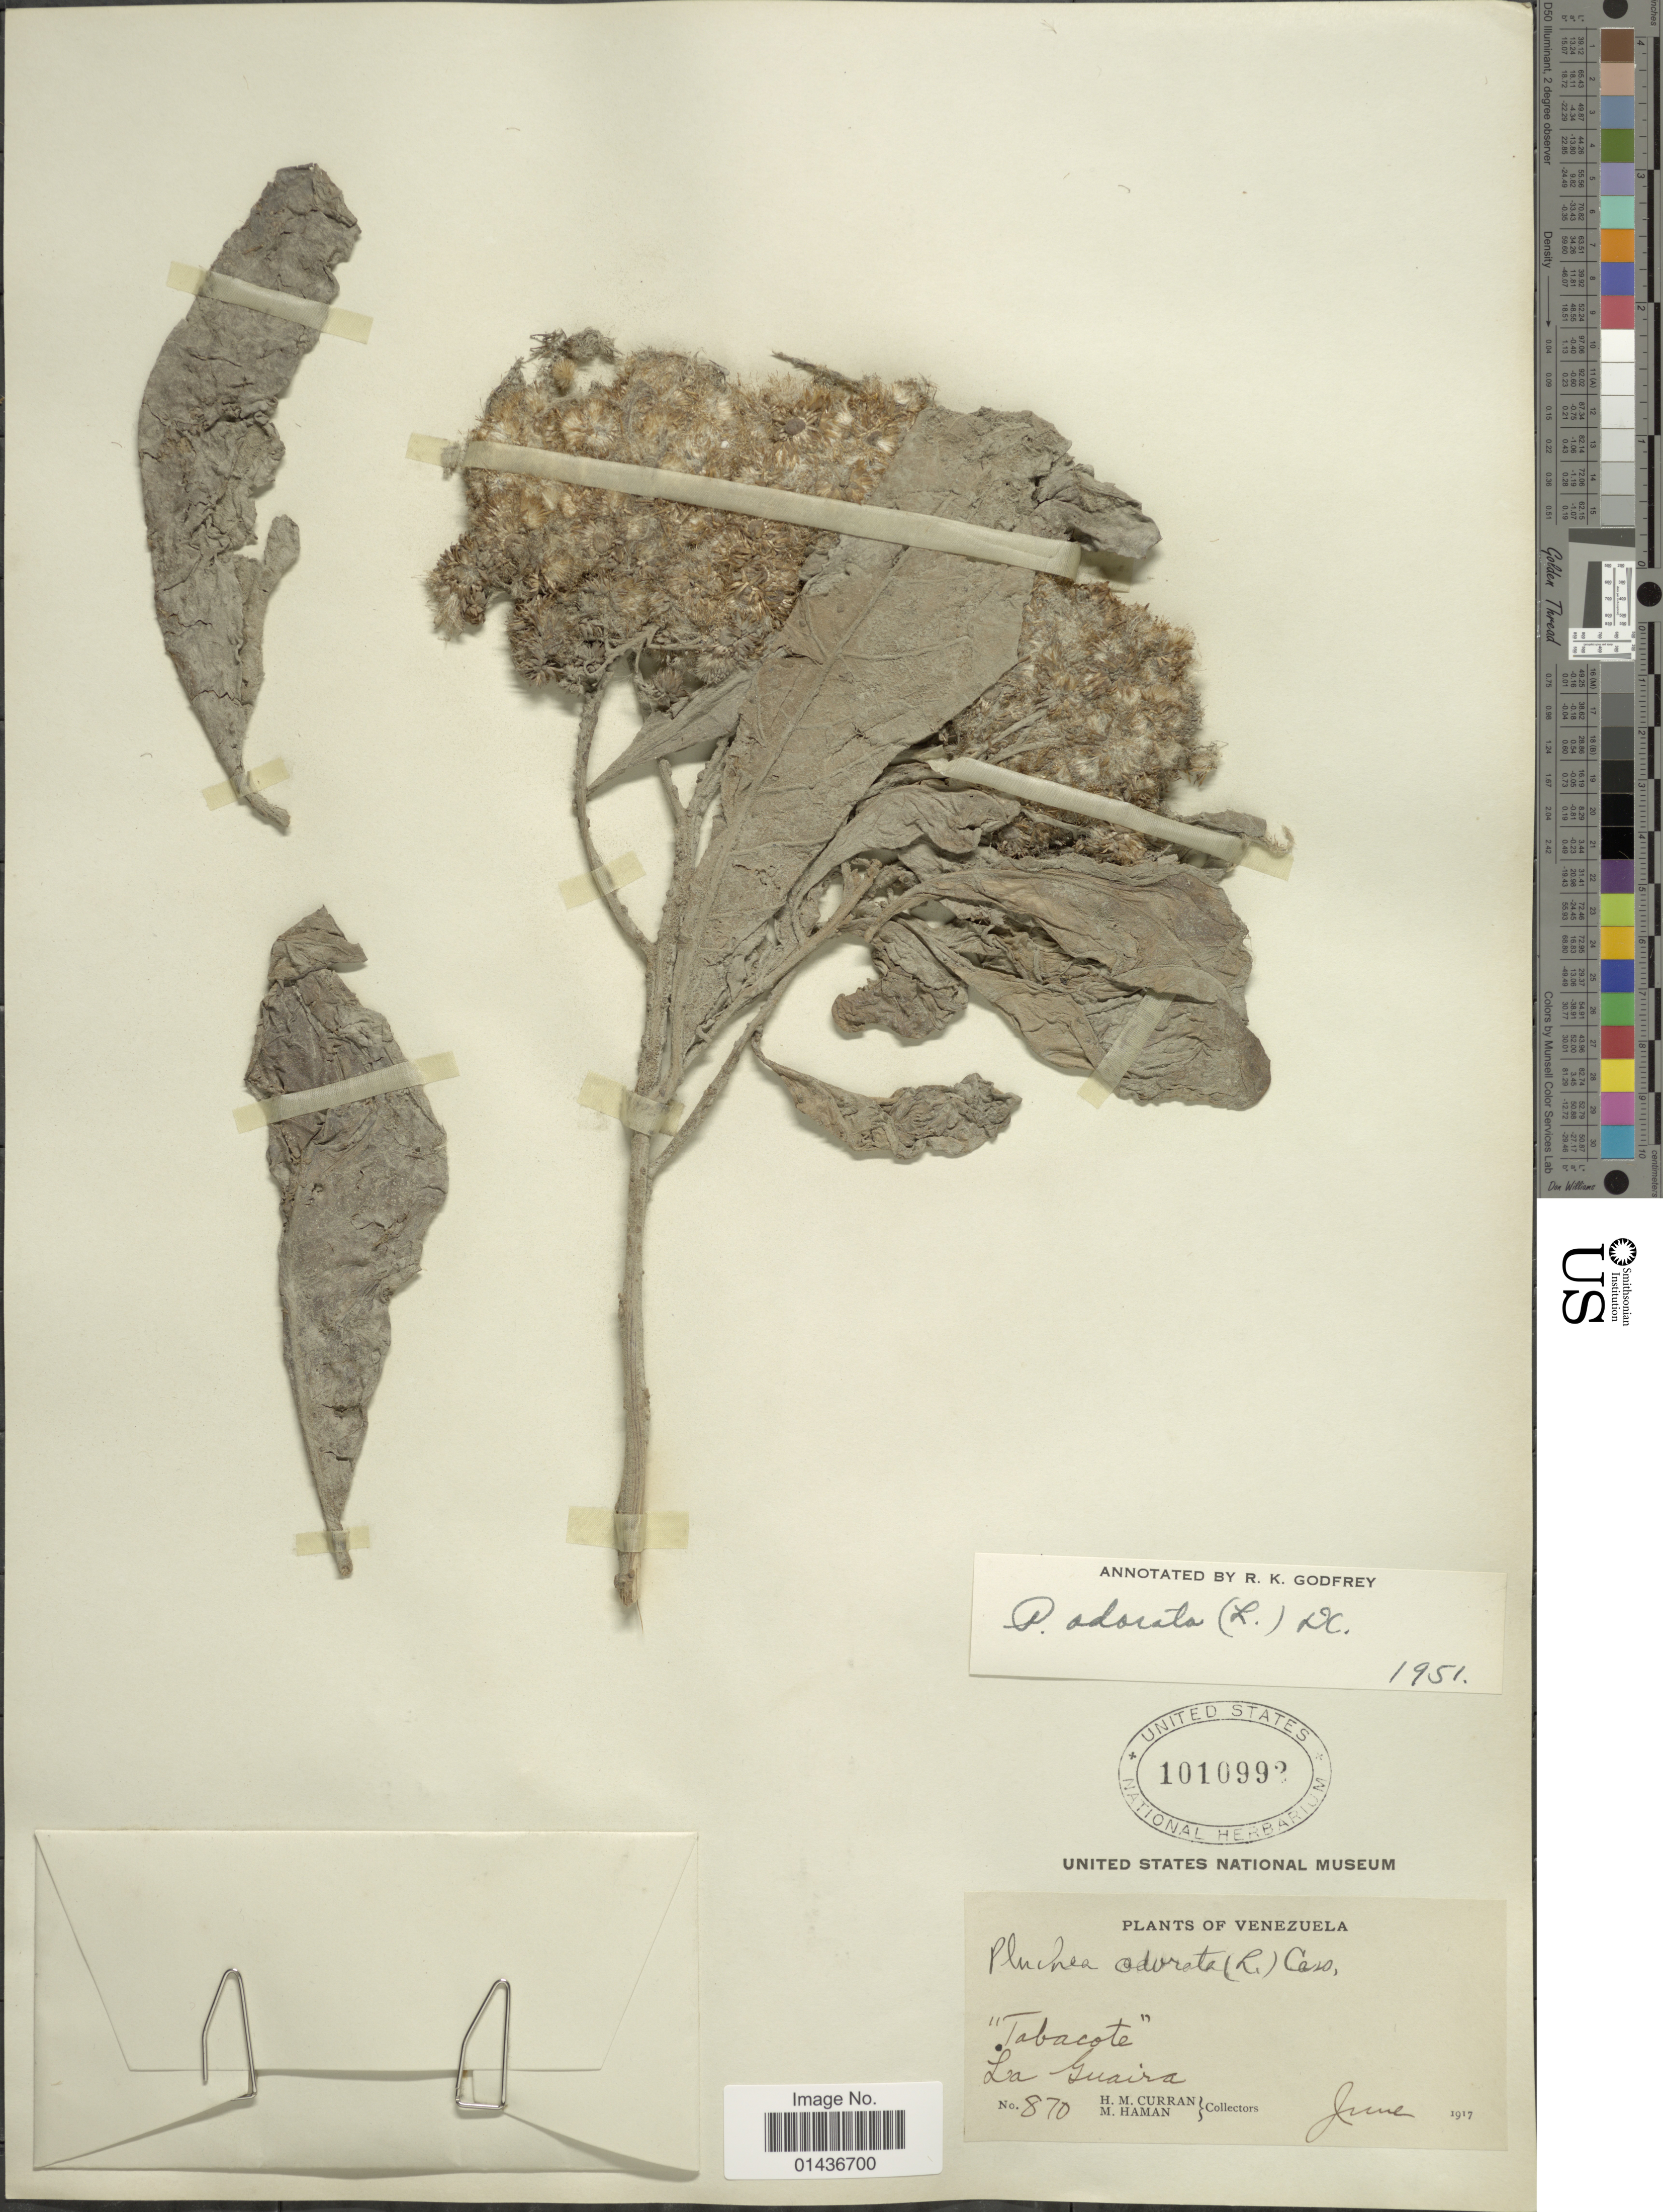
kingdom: Plantae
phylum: Tracheophyta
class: Magnoliopsida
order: Asterales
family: Asteraceae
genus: Pluchea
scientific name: Pluchea carolinensis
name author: (Jacq.) D. Don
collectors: H. M. Curran & M. Haman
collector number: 870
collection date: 1917-06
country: Venezuela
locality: Tabacote, la Guaira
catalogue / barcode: US 1010992